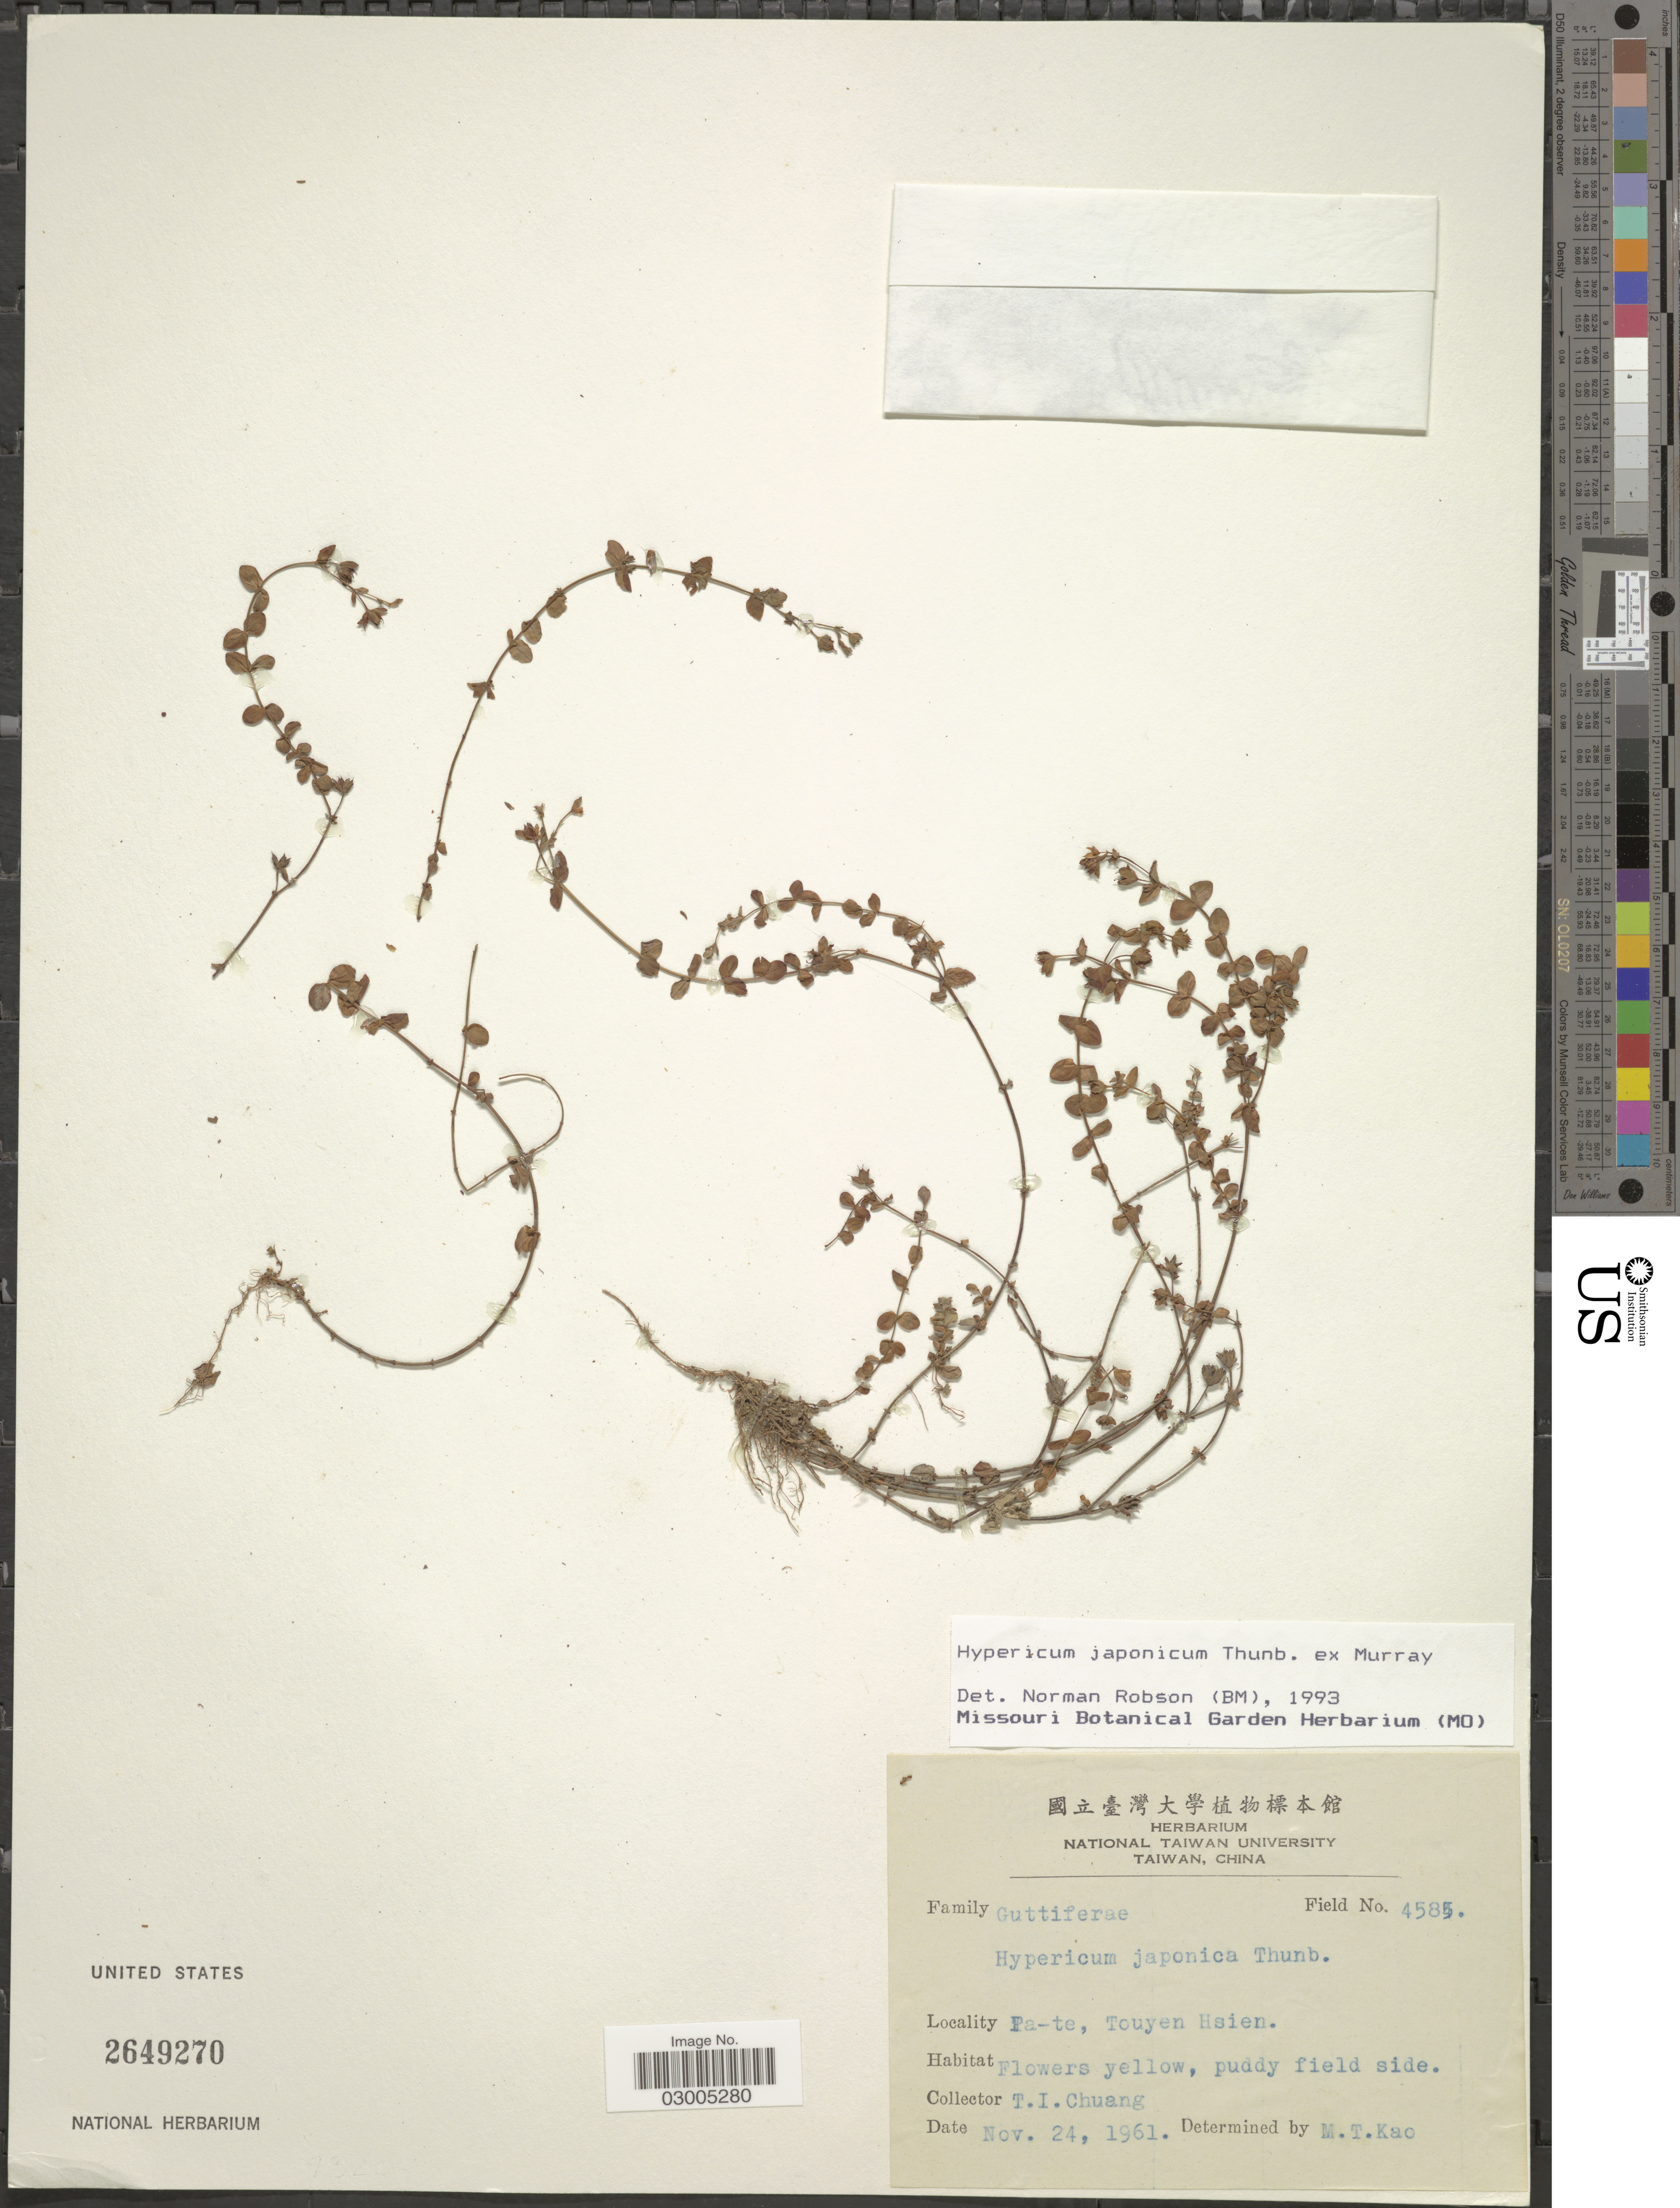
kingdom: Plantae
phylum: Tracheophyta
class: Magnoliopsida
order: Malpighiales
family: Hypericaceae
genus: Hypericum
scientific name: Hypericum japonicum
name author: Thunb.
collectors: T. Chuang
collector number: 4585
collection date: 1961-11-24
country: Taiwan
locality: Pa-te, Touyen Hsien.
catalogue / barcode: US 2649270